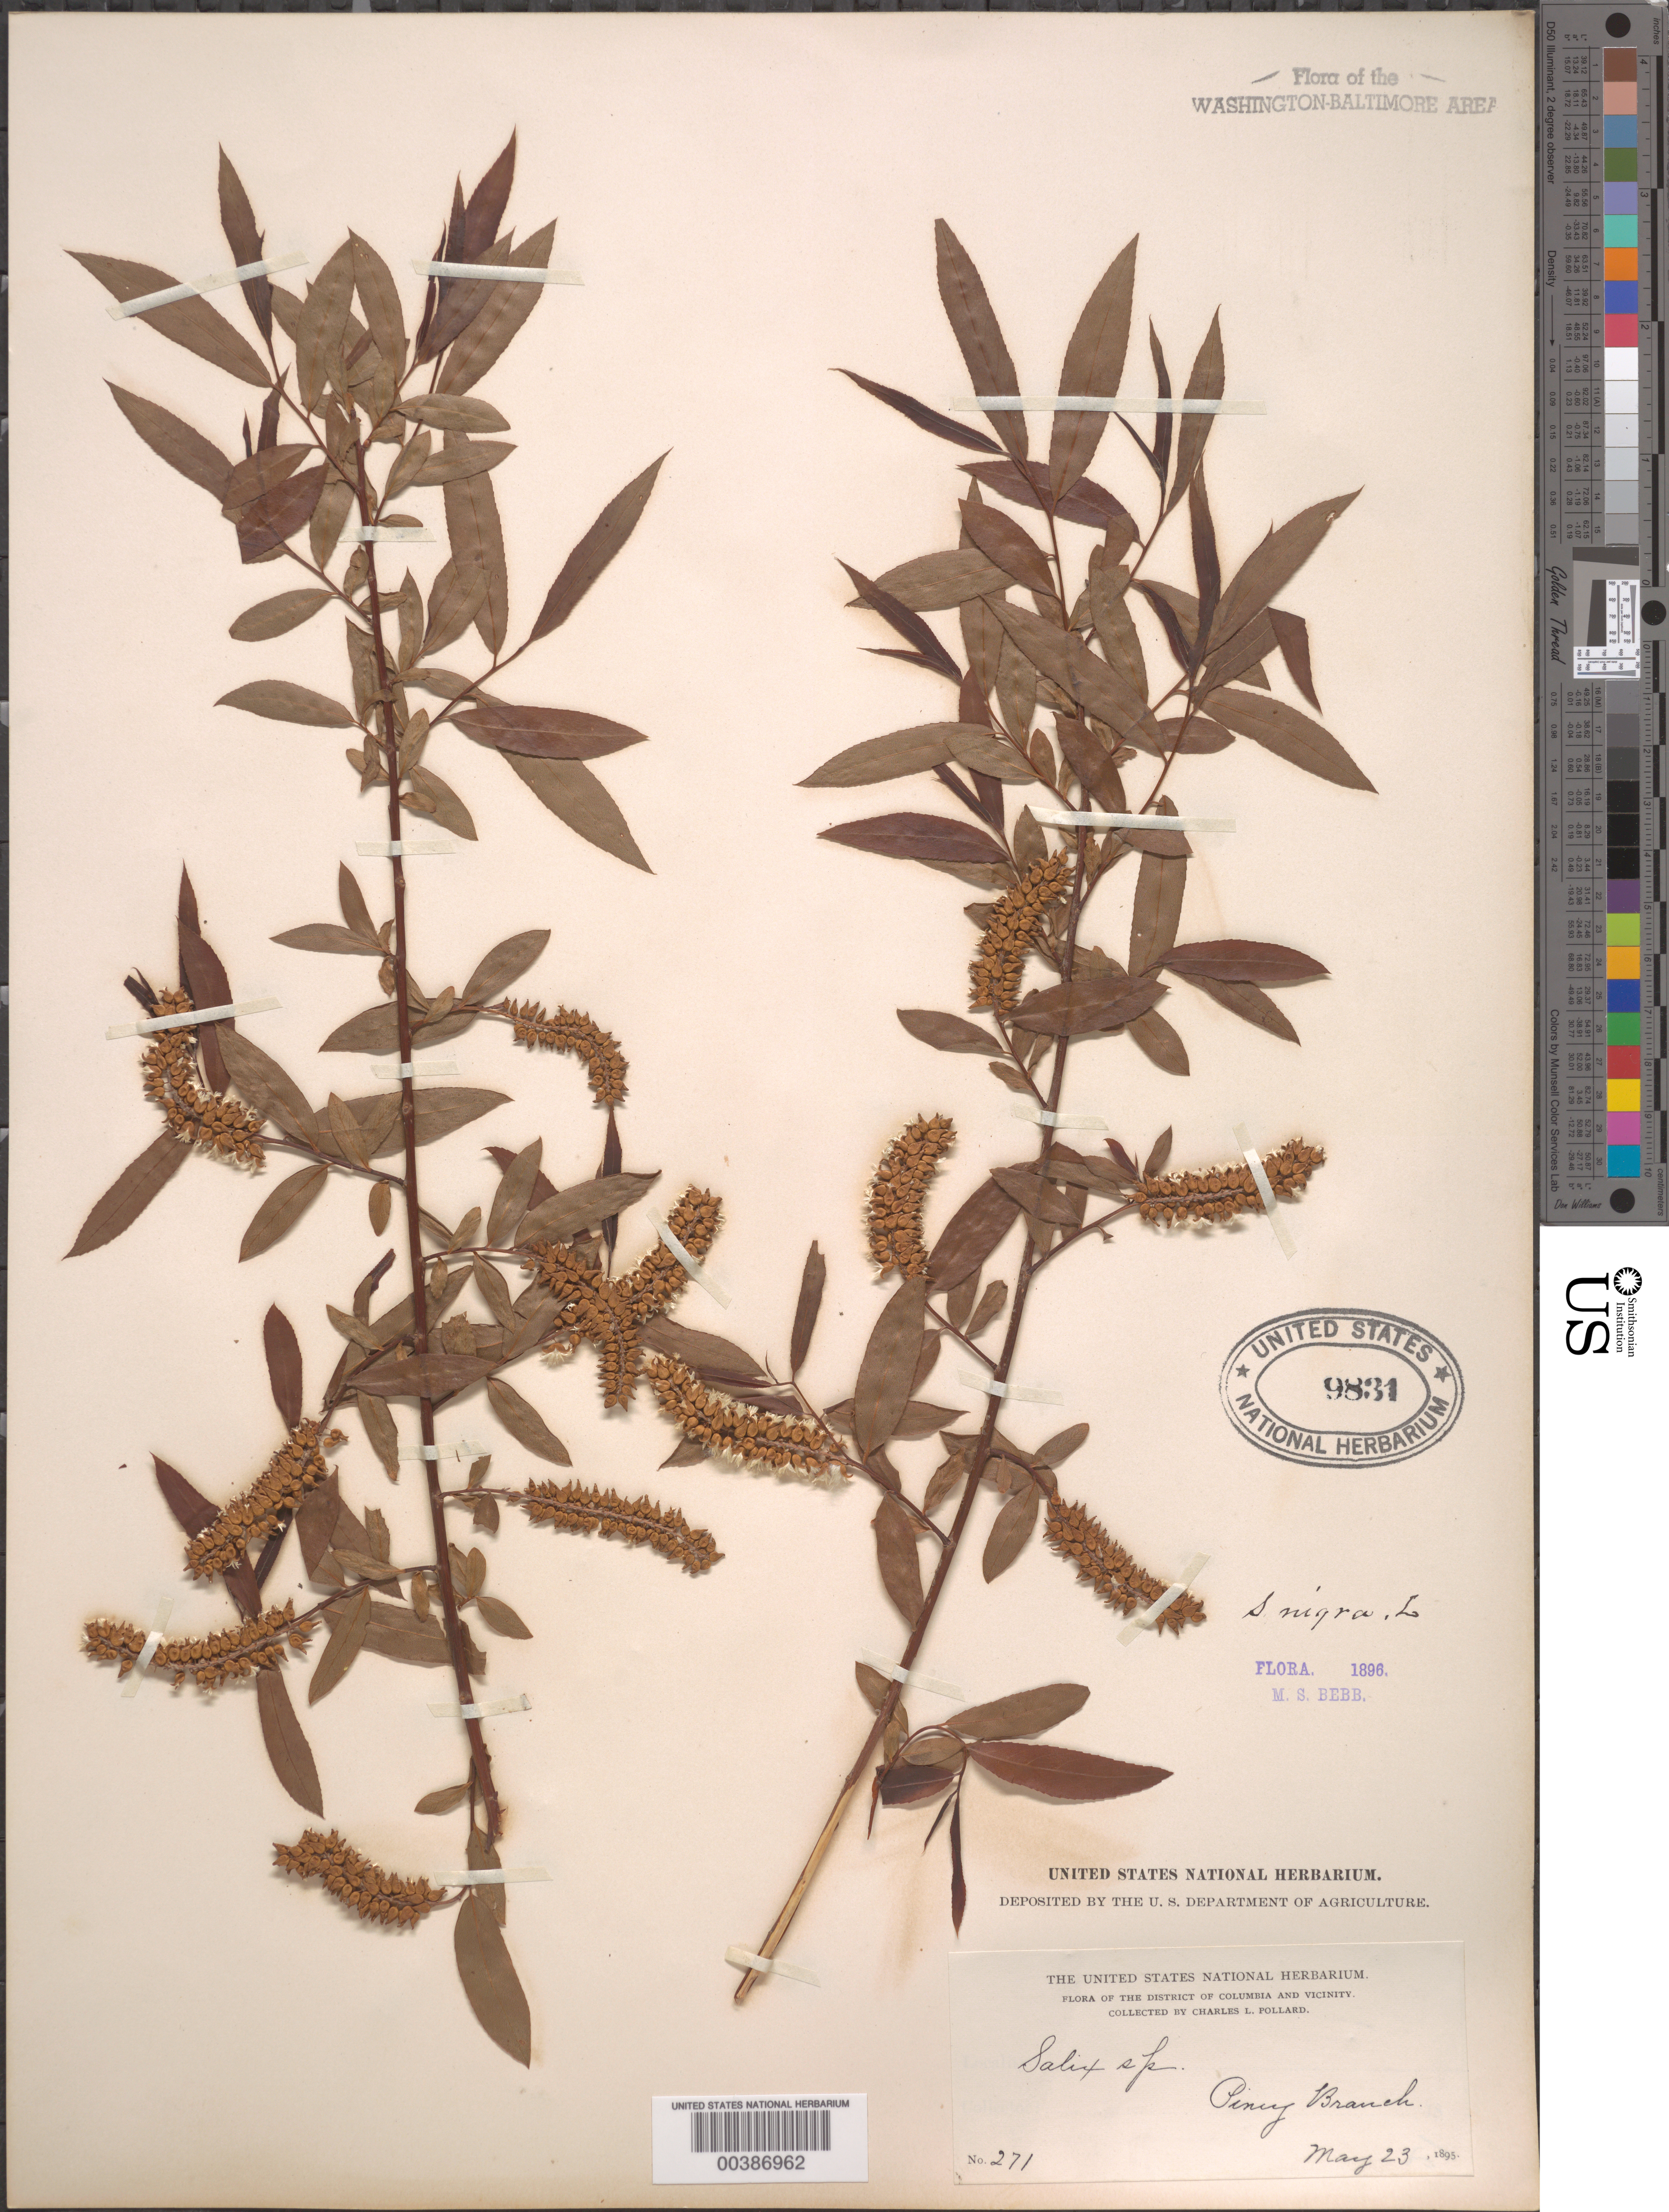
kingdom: Plantae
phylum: Tracheophyta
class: Magnoliopsida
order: Malpighiales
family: Salicaceae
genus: Salix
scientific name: Salix nigra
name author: Marshall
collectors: C. L. Pollard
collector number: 271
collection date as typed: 23 May 1895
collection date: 1895-05-23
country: United States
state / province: District of Columbia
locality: Piney Branch Rock Creek Park and Vicinity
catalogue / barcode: US 9831